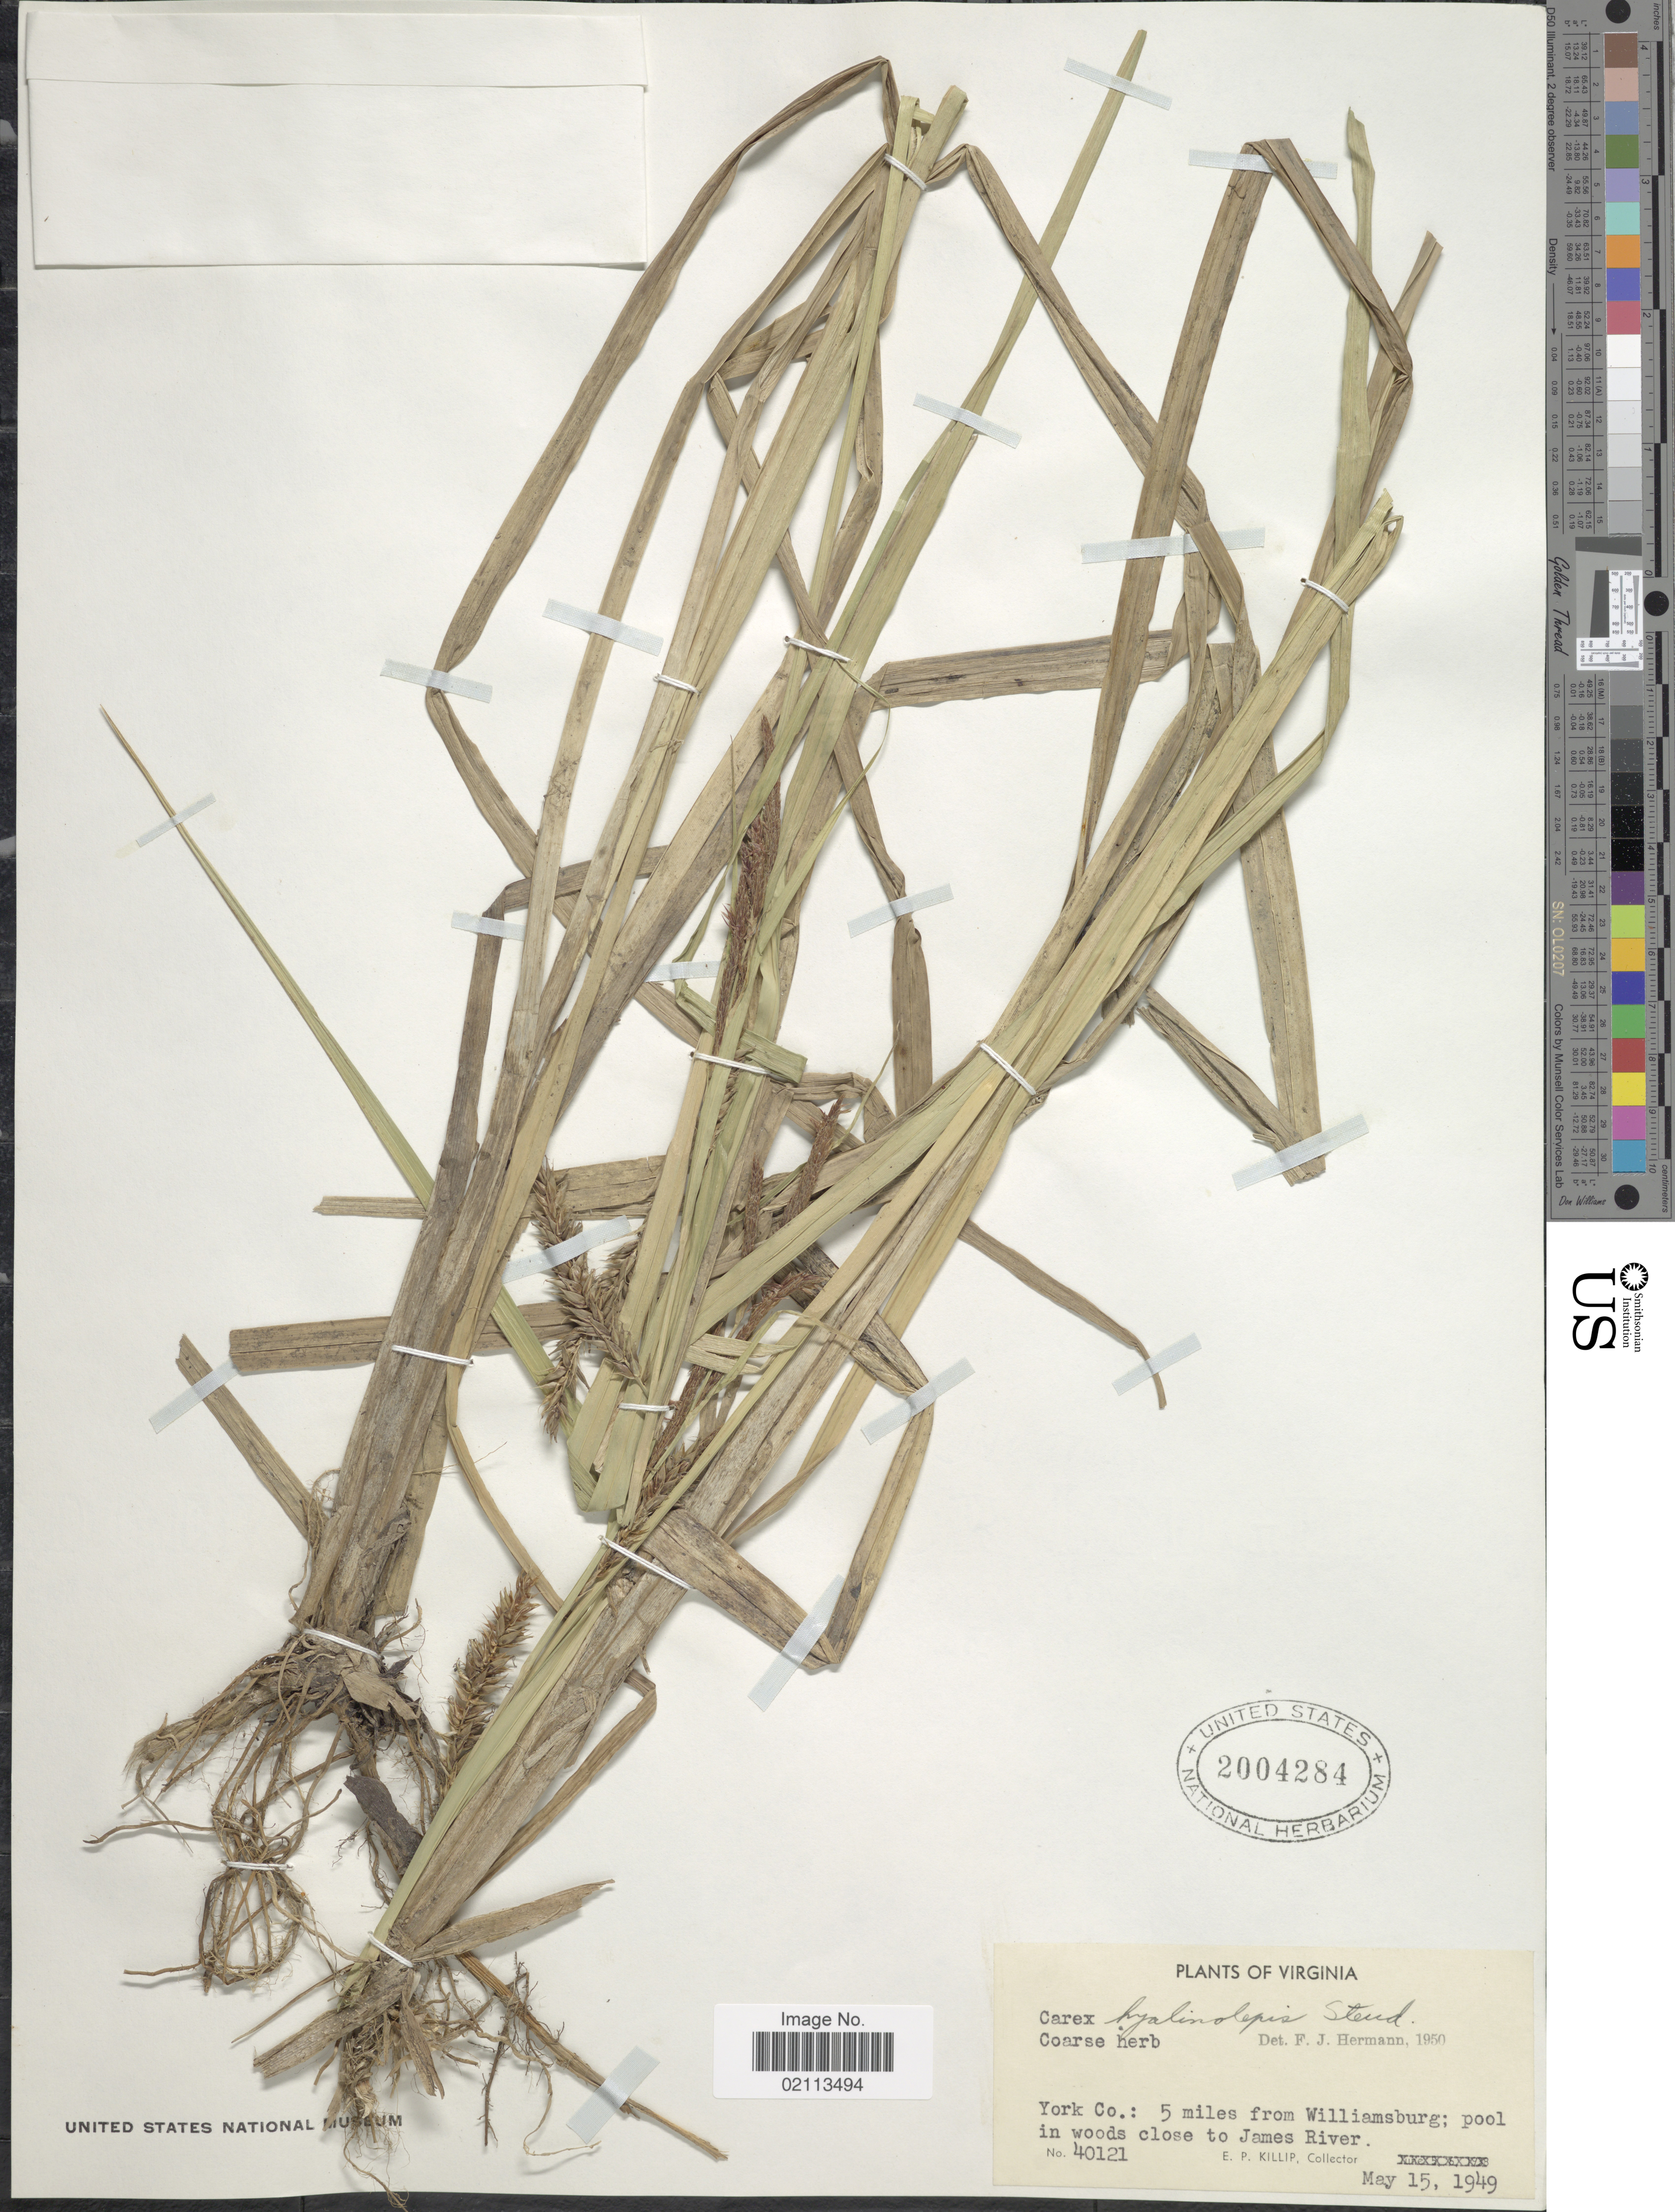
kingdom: Plantae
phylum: Tracheophyta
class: Liliopsida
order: Poales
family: Cyperaceae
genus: Carex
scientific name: Carex hyalinolepis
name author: Steud.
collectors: E. P. Killip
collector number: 40121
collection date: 1949-05-15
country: United States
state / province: Virginia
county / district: York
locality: York Co.: 5 miles from Williamsburg; pool in woods close to James River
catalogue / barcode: US 2004284